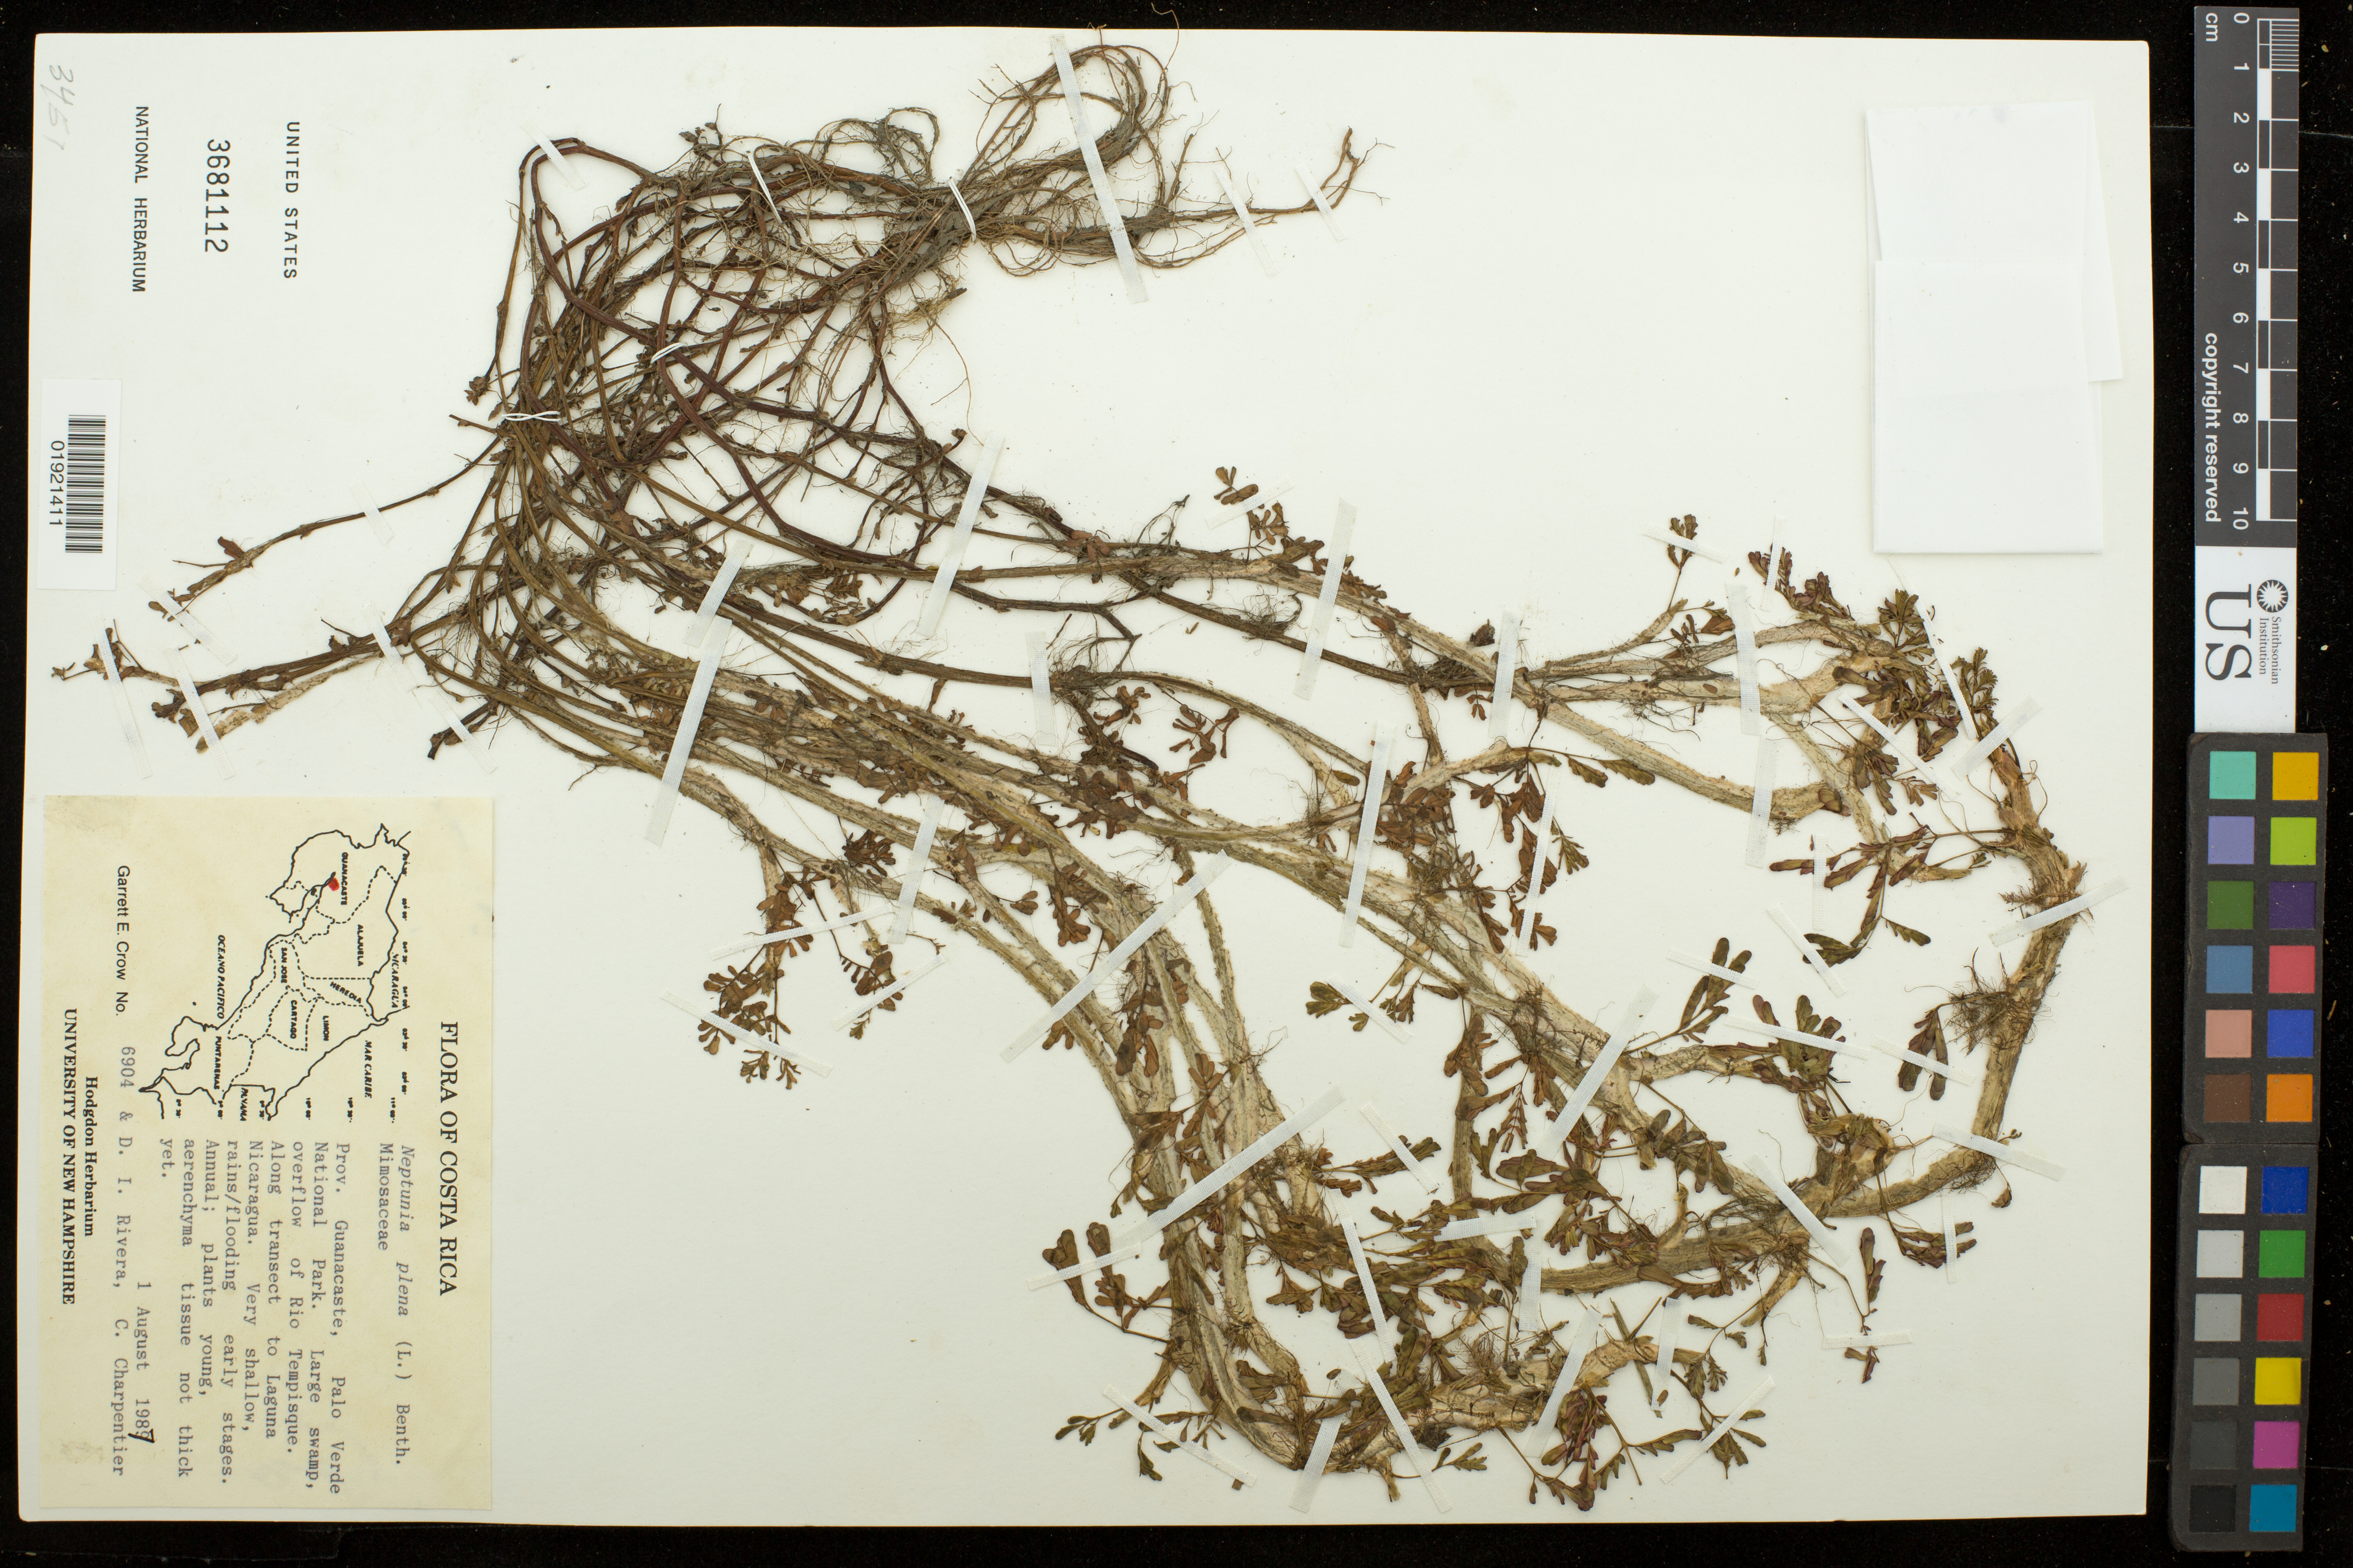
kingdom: Plantae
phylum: Tracheophyta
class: Magnoliopsida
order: Fabales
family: Fabaceae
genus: Neptunia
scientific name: Neptunia plena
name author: (L.) Benth.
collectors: G. E. Crow, D. Rivera & C. Charpentier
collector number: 6904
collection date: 1987-08-01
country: Costa Rica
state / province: Guanacaste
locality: Palo Verde National Park. Large swamp, overflow of Rio Tempisque. Along transect to Laguna Nicaragua.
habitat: Very shallow, rains/flooding early stages.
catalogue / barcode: US 3681112